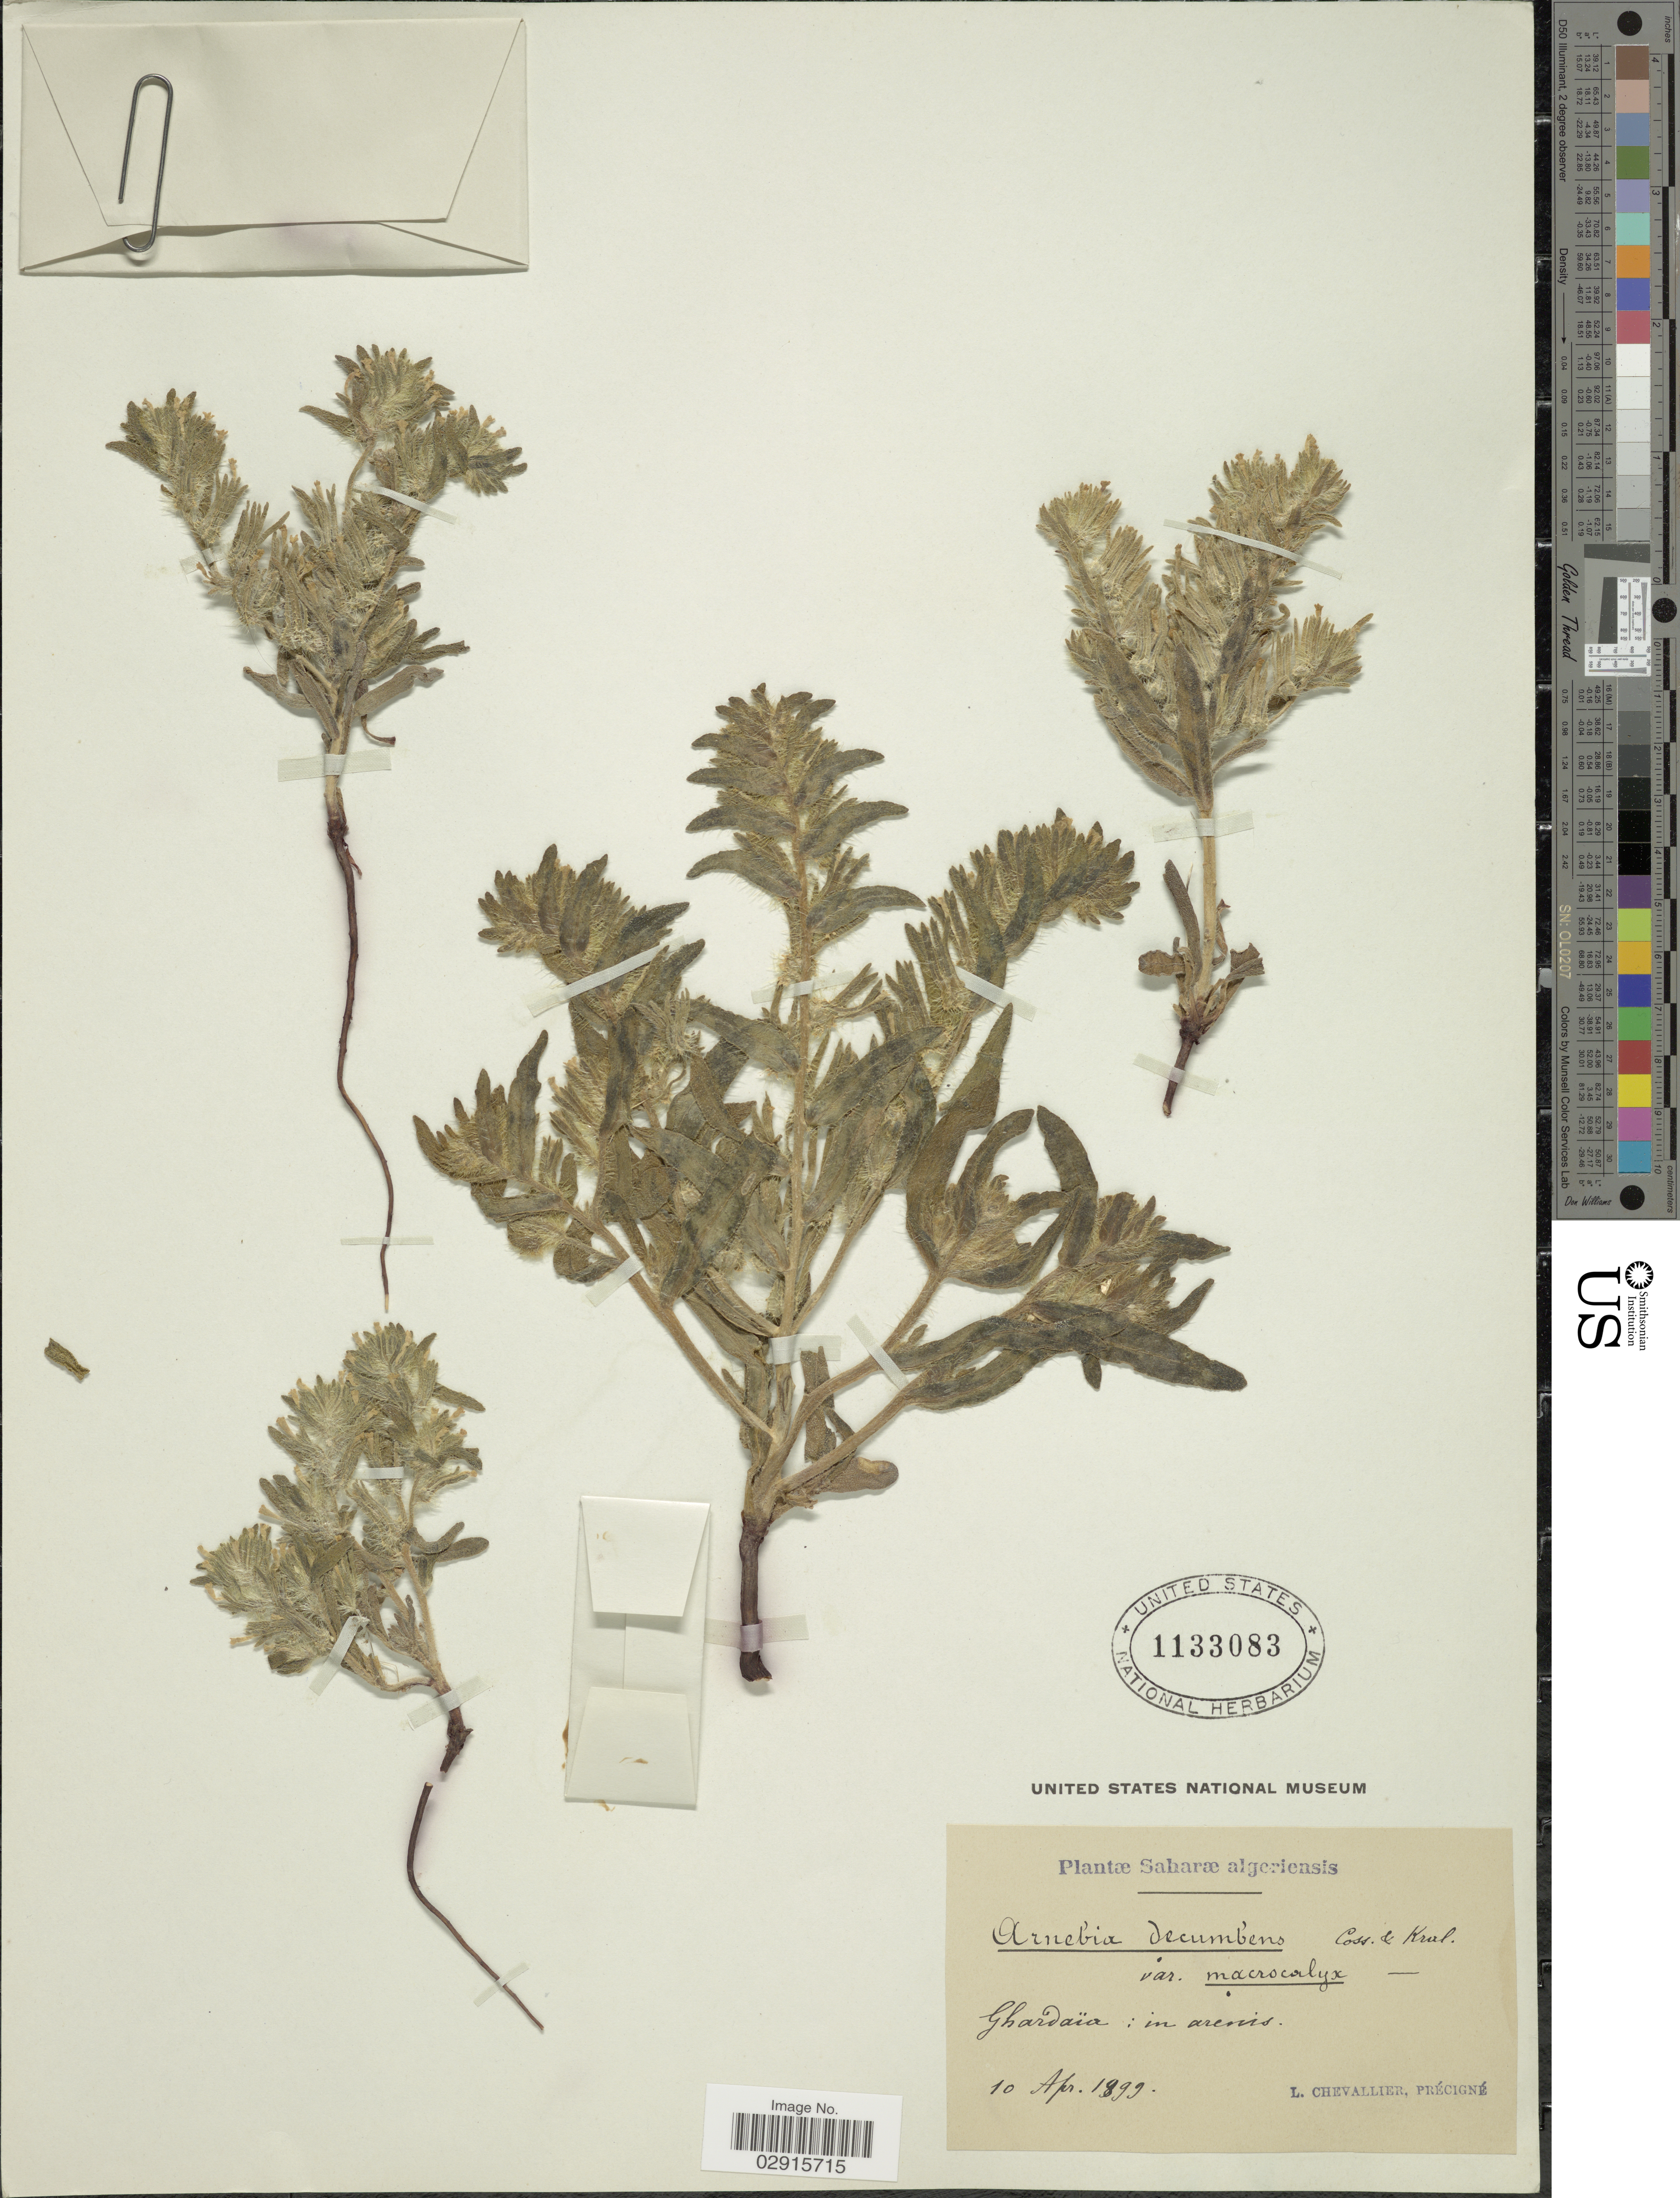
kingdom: Plantae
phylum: Tracheophyta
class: Magnoliopsida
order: Boraginales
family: Boraginaceae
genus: Arnebia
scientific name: Arnebia decumbens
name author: (Vent.) Coss. & Kralik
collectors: L. Chevallier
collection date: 1899-04-10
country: Algeria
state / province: Ghardaïa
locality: Saharæ algeriensis. In arenis.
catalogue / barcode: US 113083